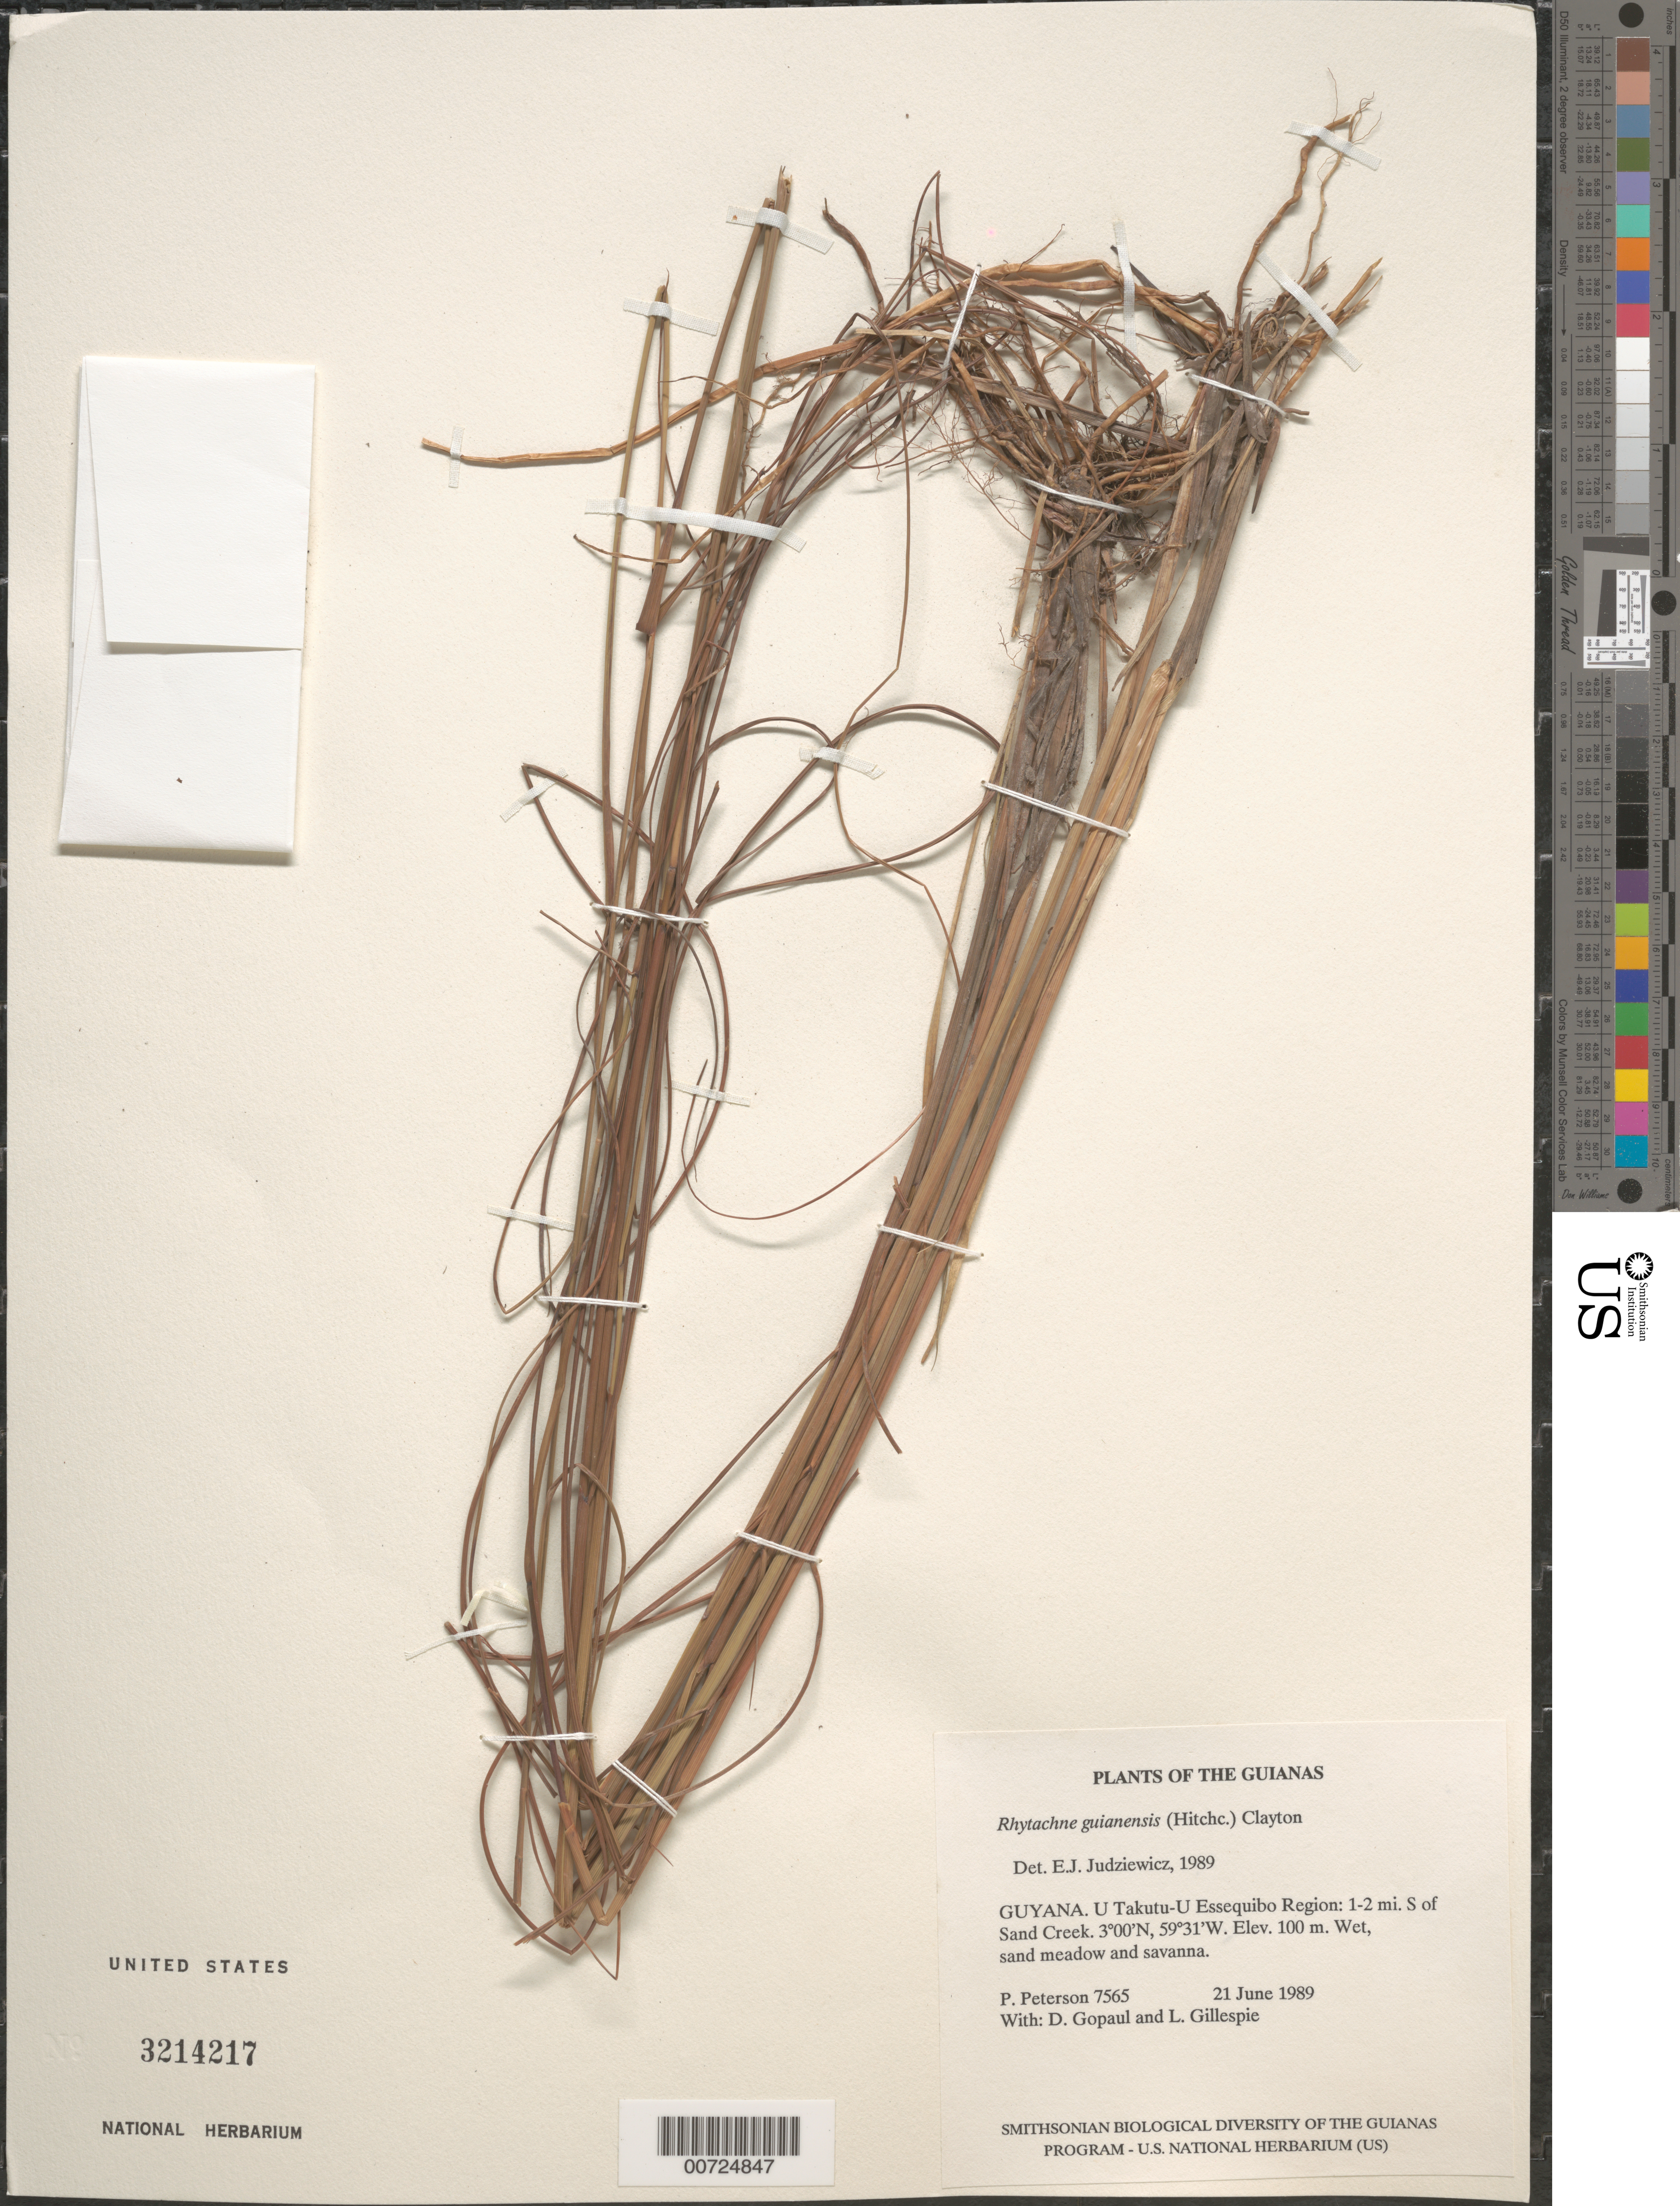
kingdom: Plantae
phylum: Tracheophyta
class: Liliopsida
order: Poales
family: Poaceae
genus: Rhytachne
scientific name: Rhytachne guianensis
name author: (Hitchc.) Clayton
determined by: Judziewicz, E. J.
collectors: P. M. Peterson, D. Gopaul & L. J. Gillespie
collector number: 7565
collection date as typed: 21 June 1989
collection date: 1989-06-21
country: Guyana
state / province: U. Takutu-U. Essequibo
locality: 1-2 mi. S of Sand Creek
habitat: Wet, sand meadow and savanna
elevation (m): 100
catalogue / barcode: US 3214217